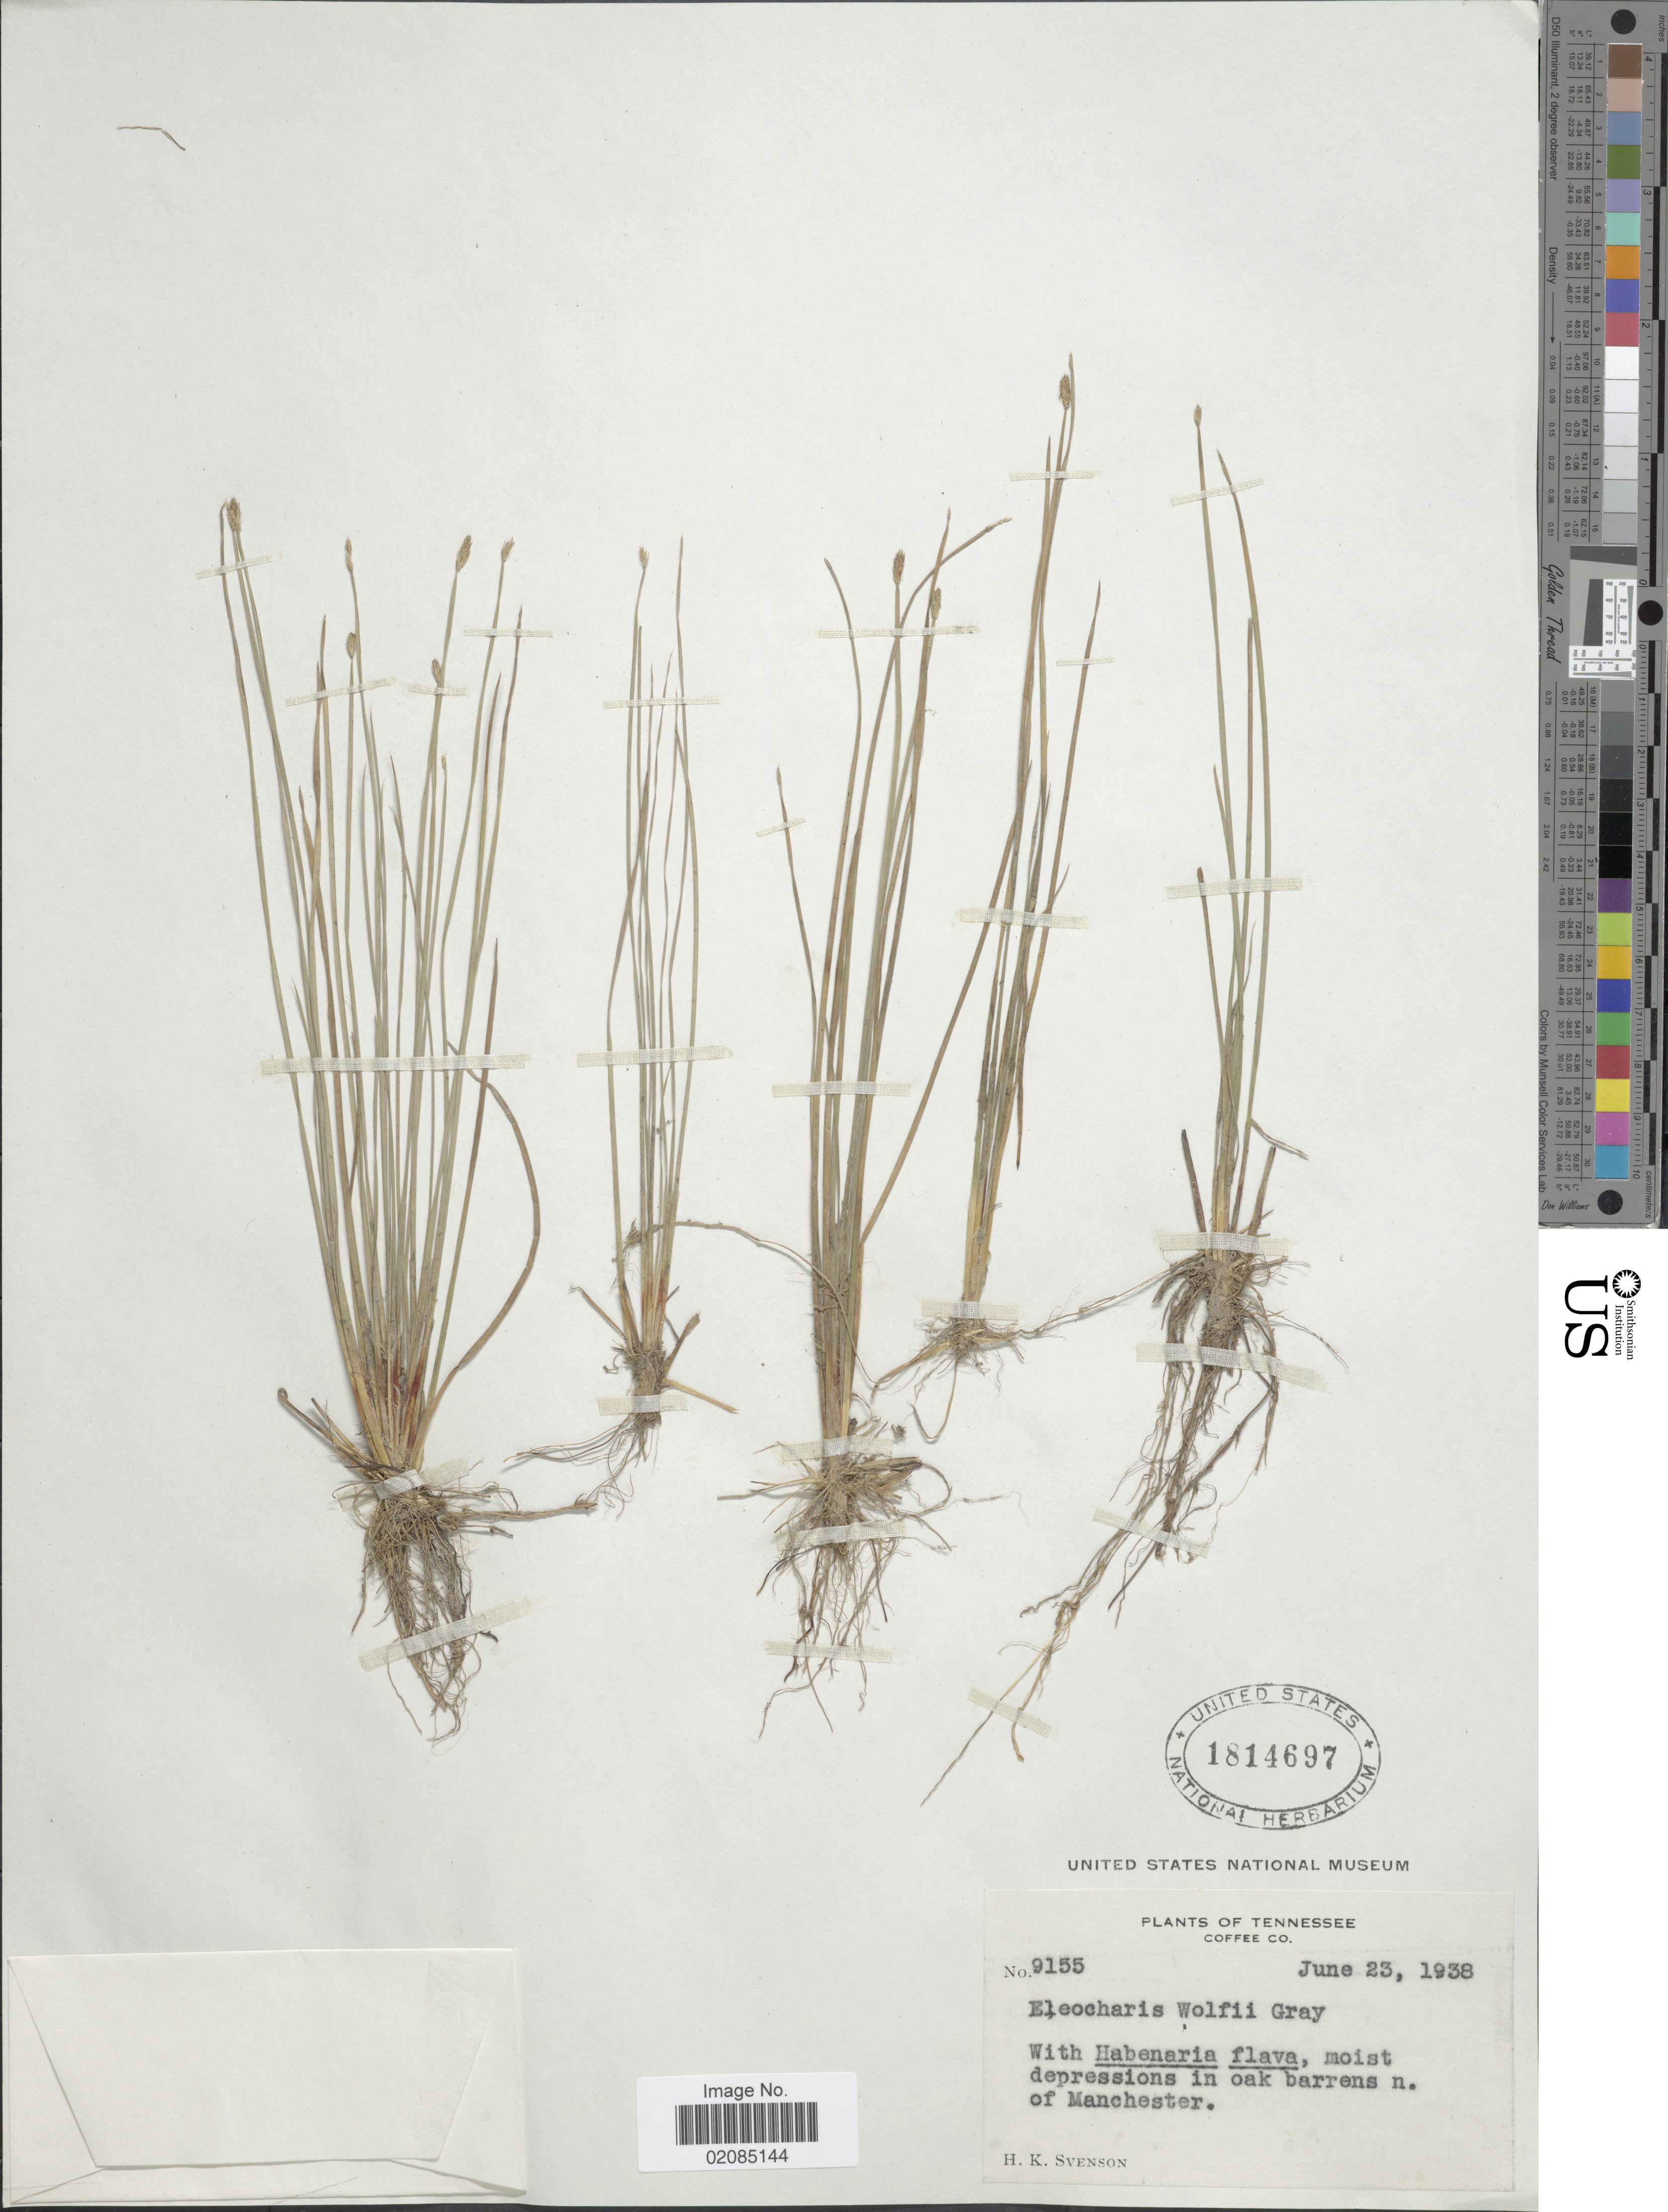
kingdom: Plantae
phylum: Tracheophyta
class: Liliopsida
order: Poales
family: Cyperaceae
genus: Eleocharis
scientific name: Eleocharis wolfii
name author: (A. Gray) A. Gray ex Britton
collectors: H. K. Svenson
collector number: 9155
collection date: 1938-06-23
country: United States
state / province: Tennessee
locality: Coffee Co., moist depressions in oak barrens n. of Manchester.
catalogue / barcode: US 1814697